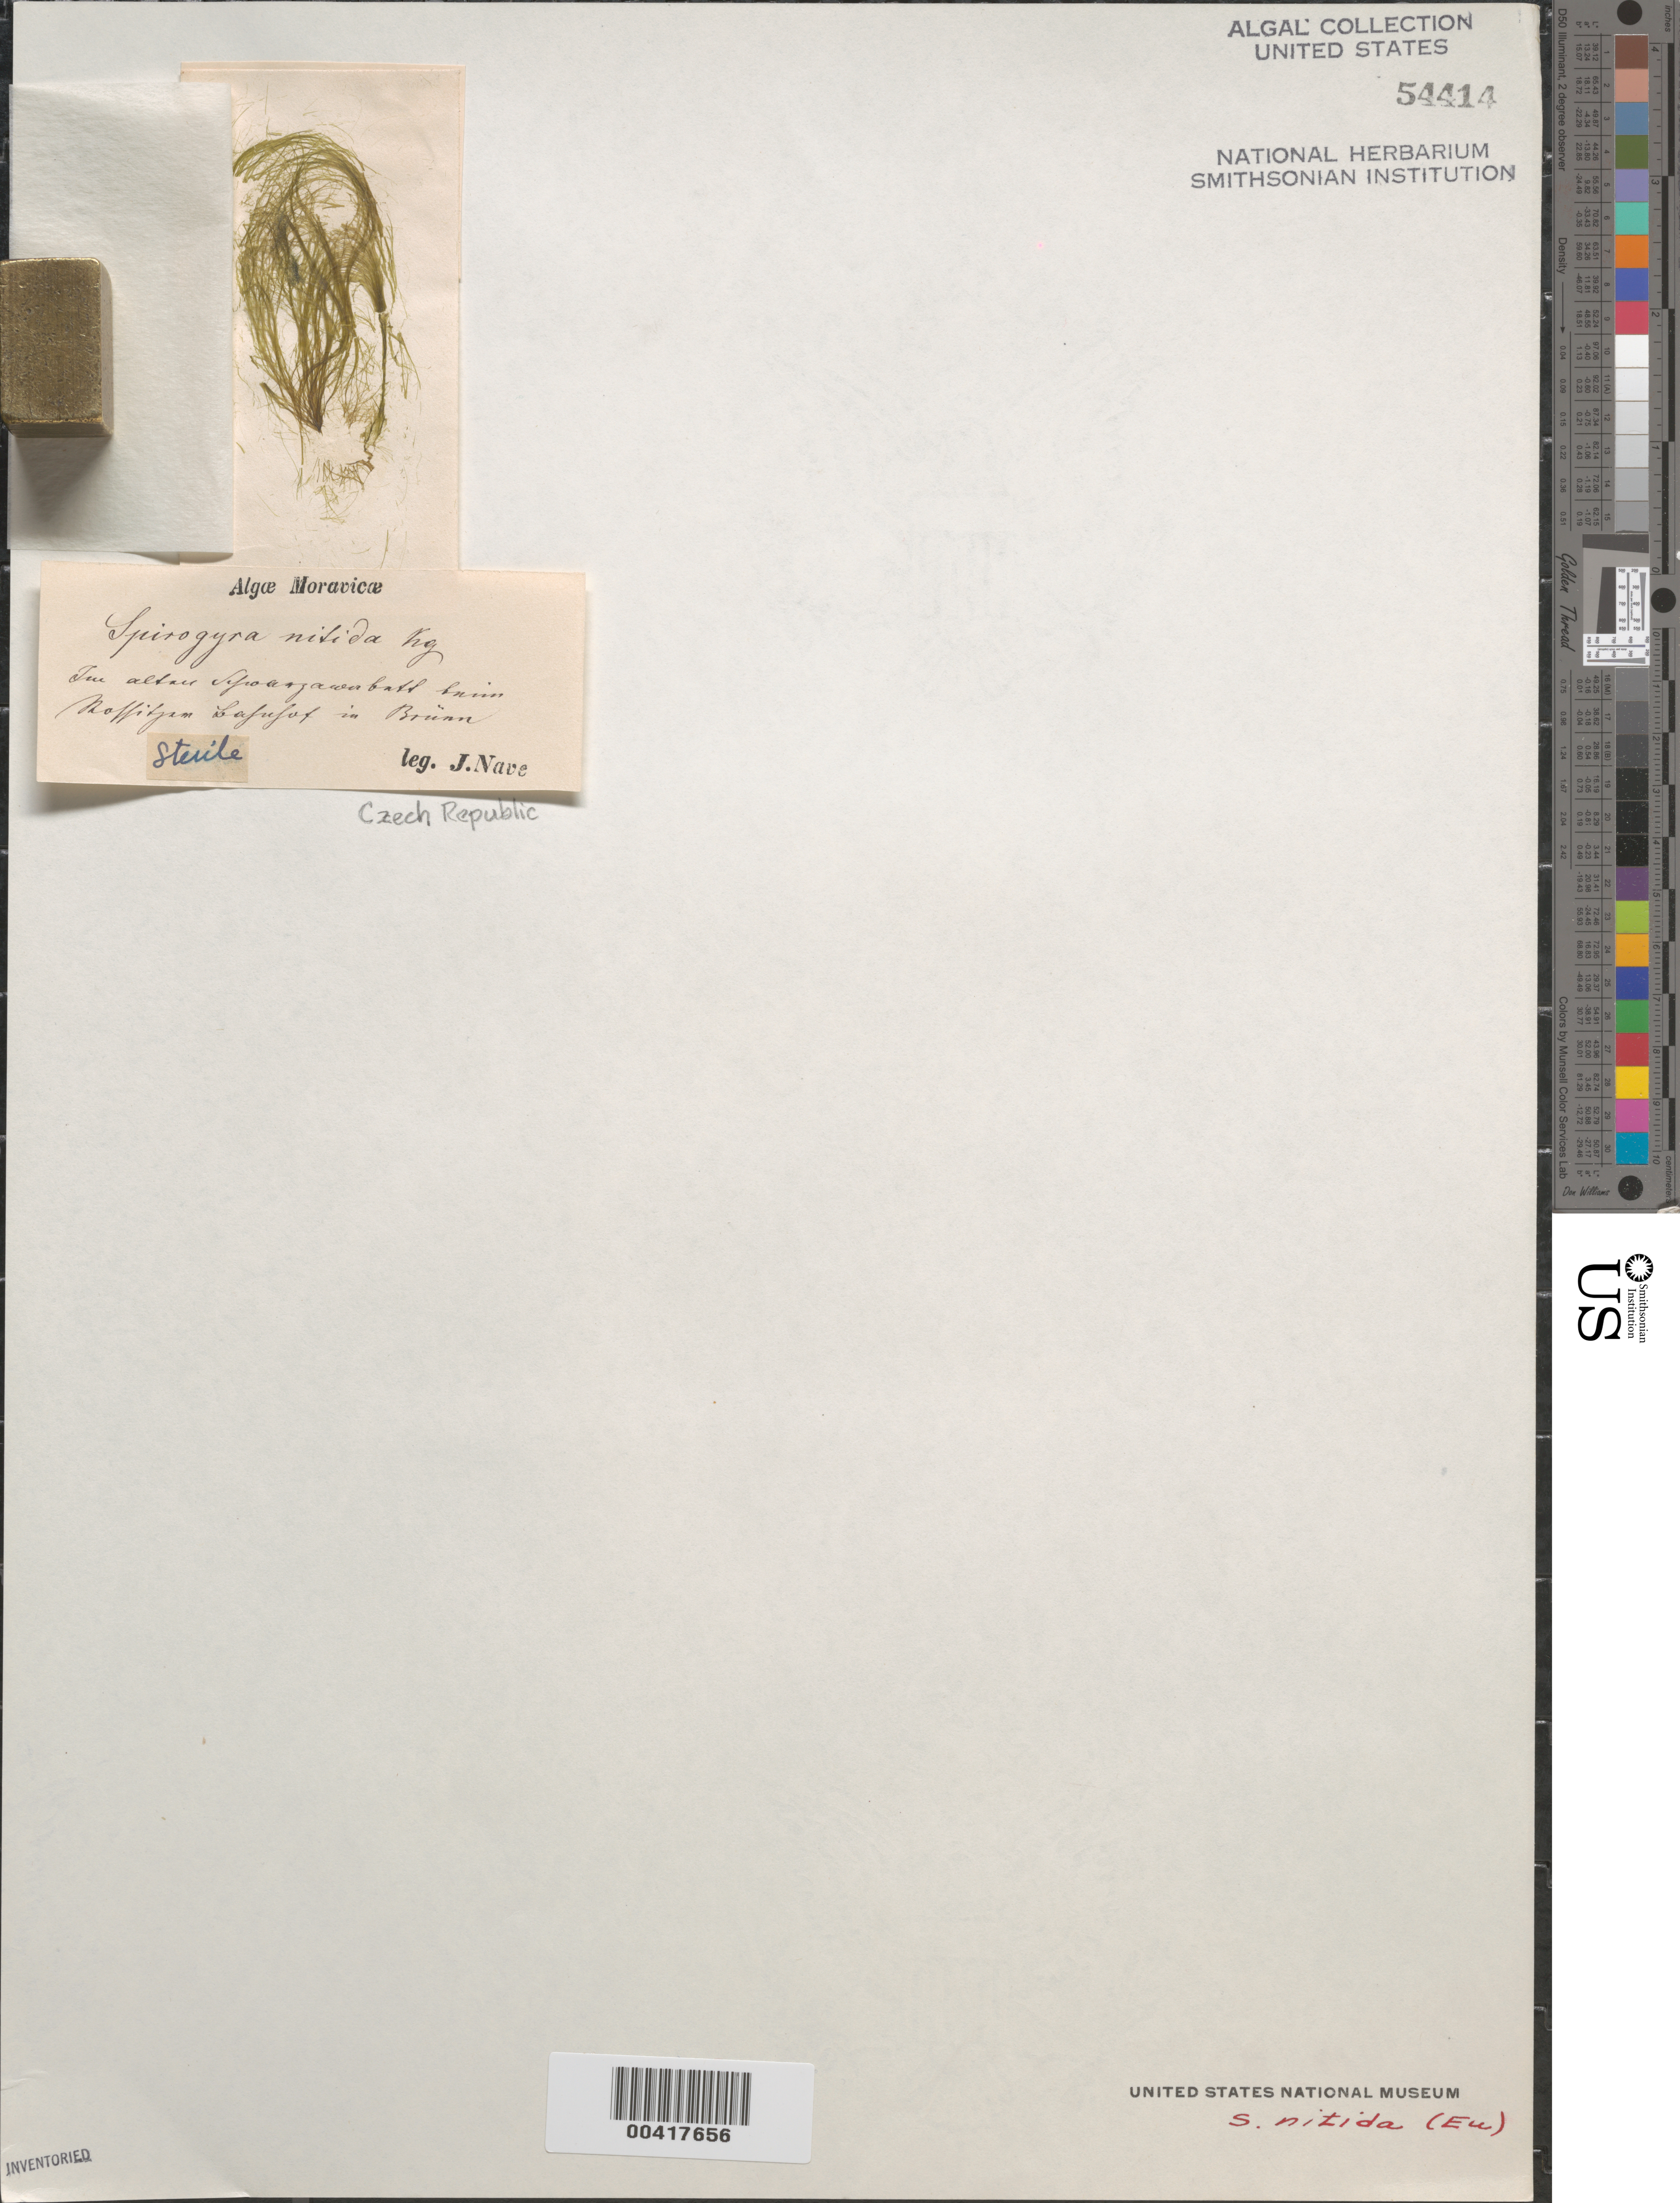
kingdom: Plantae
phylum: Charophyta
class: Zygnematophyceae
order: Zygnematales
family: Zygnemataceae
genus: Spirogyra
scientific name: Spirogyra nitida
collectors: J. Nave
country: Czechia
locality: Brno (brunn), moravia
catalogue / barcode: US 54414